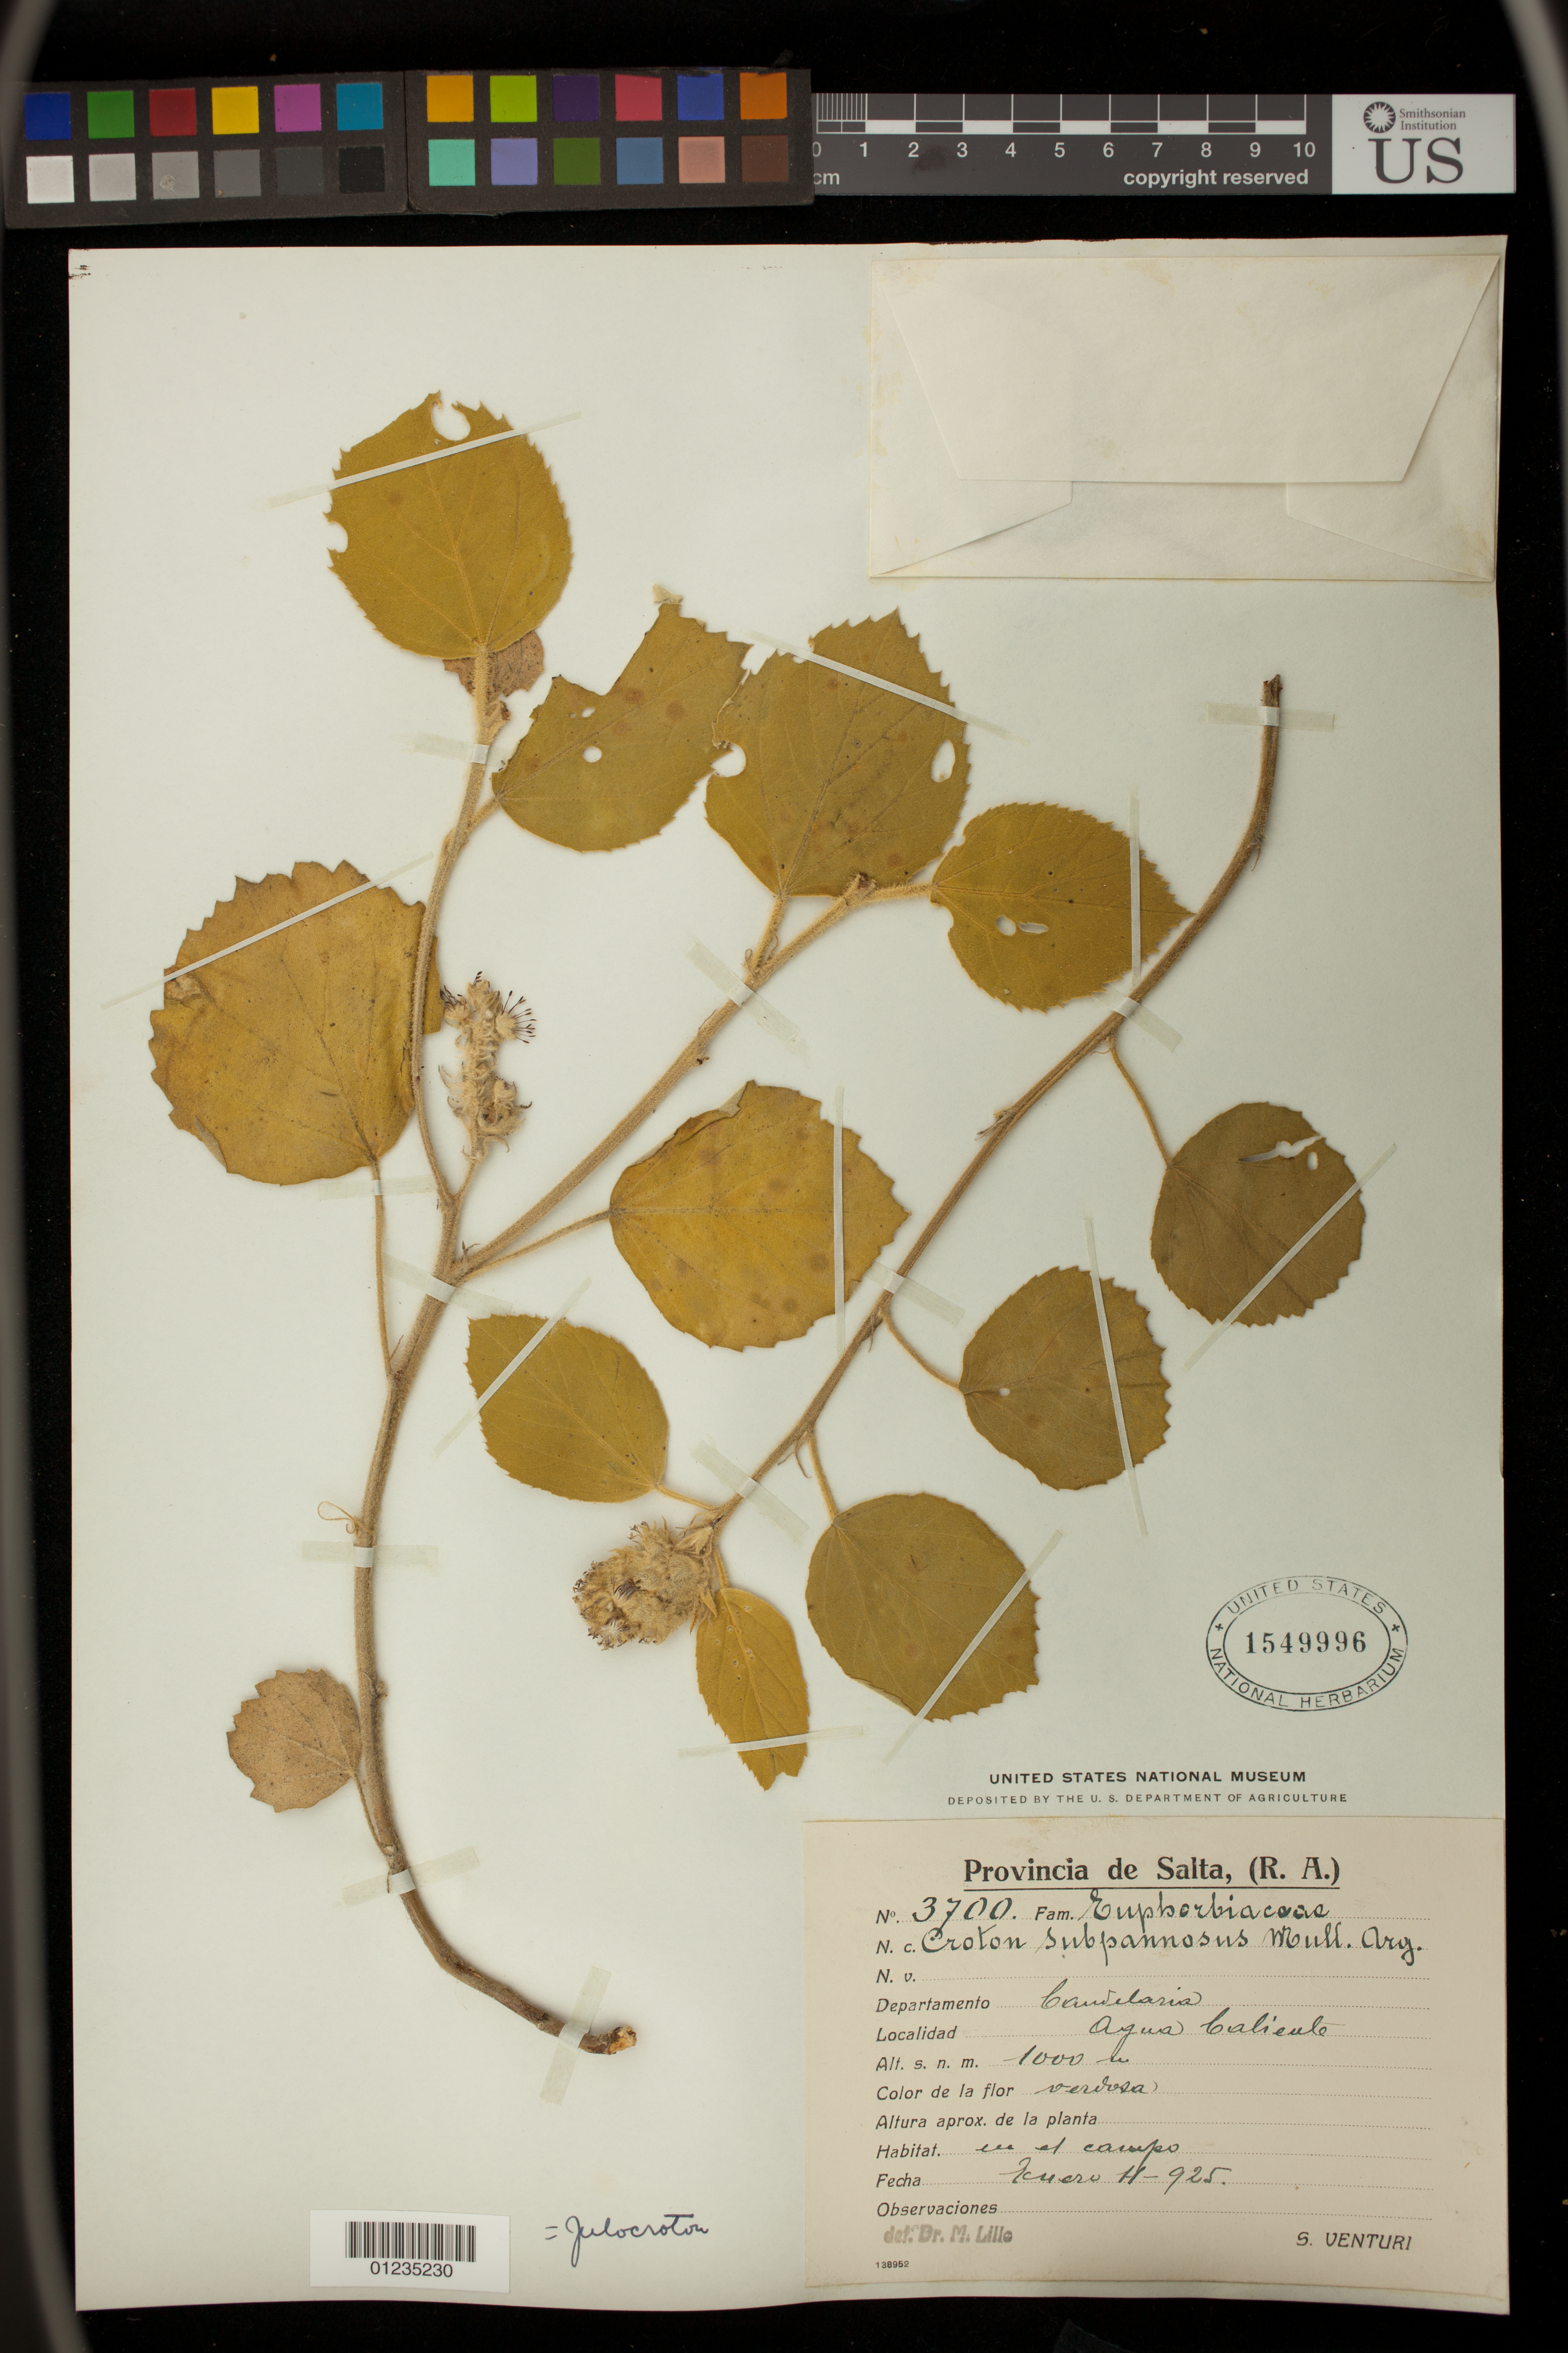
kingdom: Plantae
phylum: Tracheophyta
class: Magnoliopsida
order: Malpighiales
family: Euphorbiaceae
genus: Julocroton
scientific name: Julocroton subpannosus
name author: Müll. Arg.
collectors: S. Venturi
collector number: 3700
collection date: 1925-01-11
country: Argentina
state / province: Salta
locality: Agua Caliente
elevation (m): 1000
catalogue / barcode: US 1549996